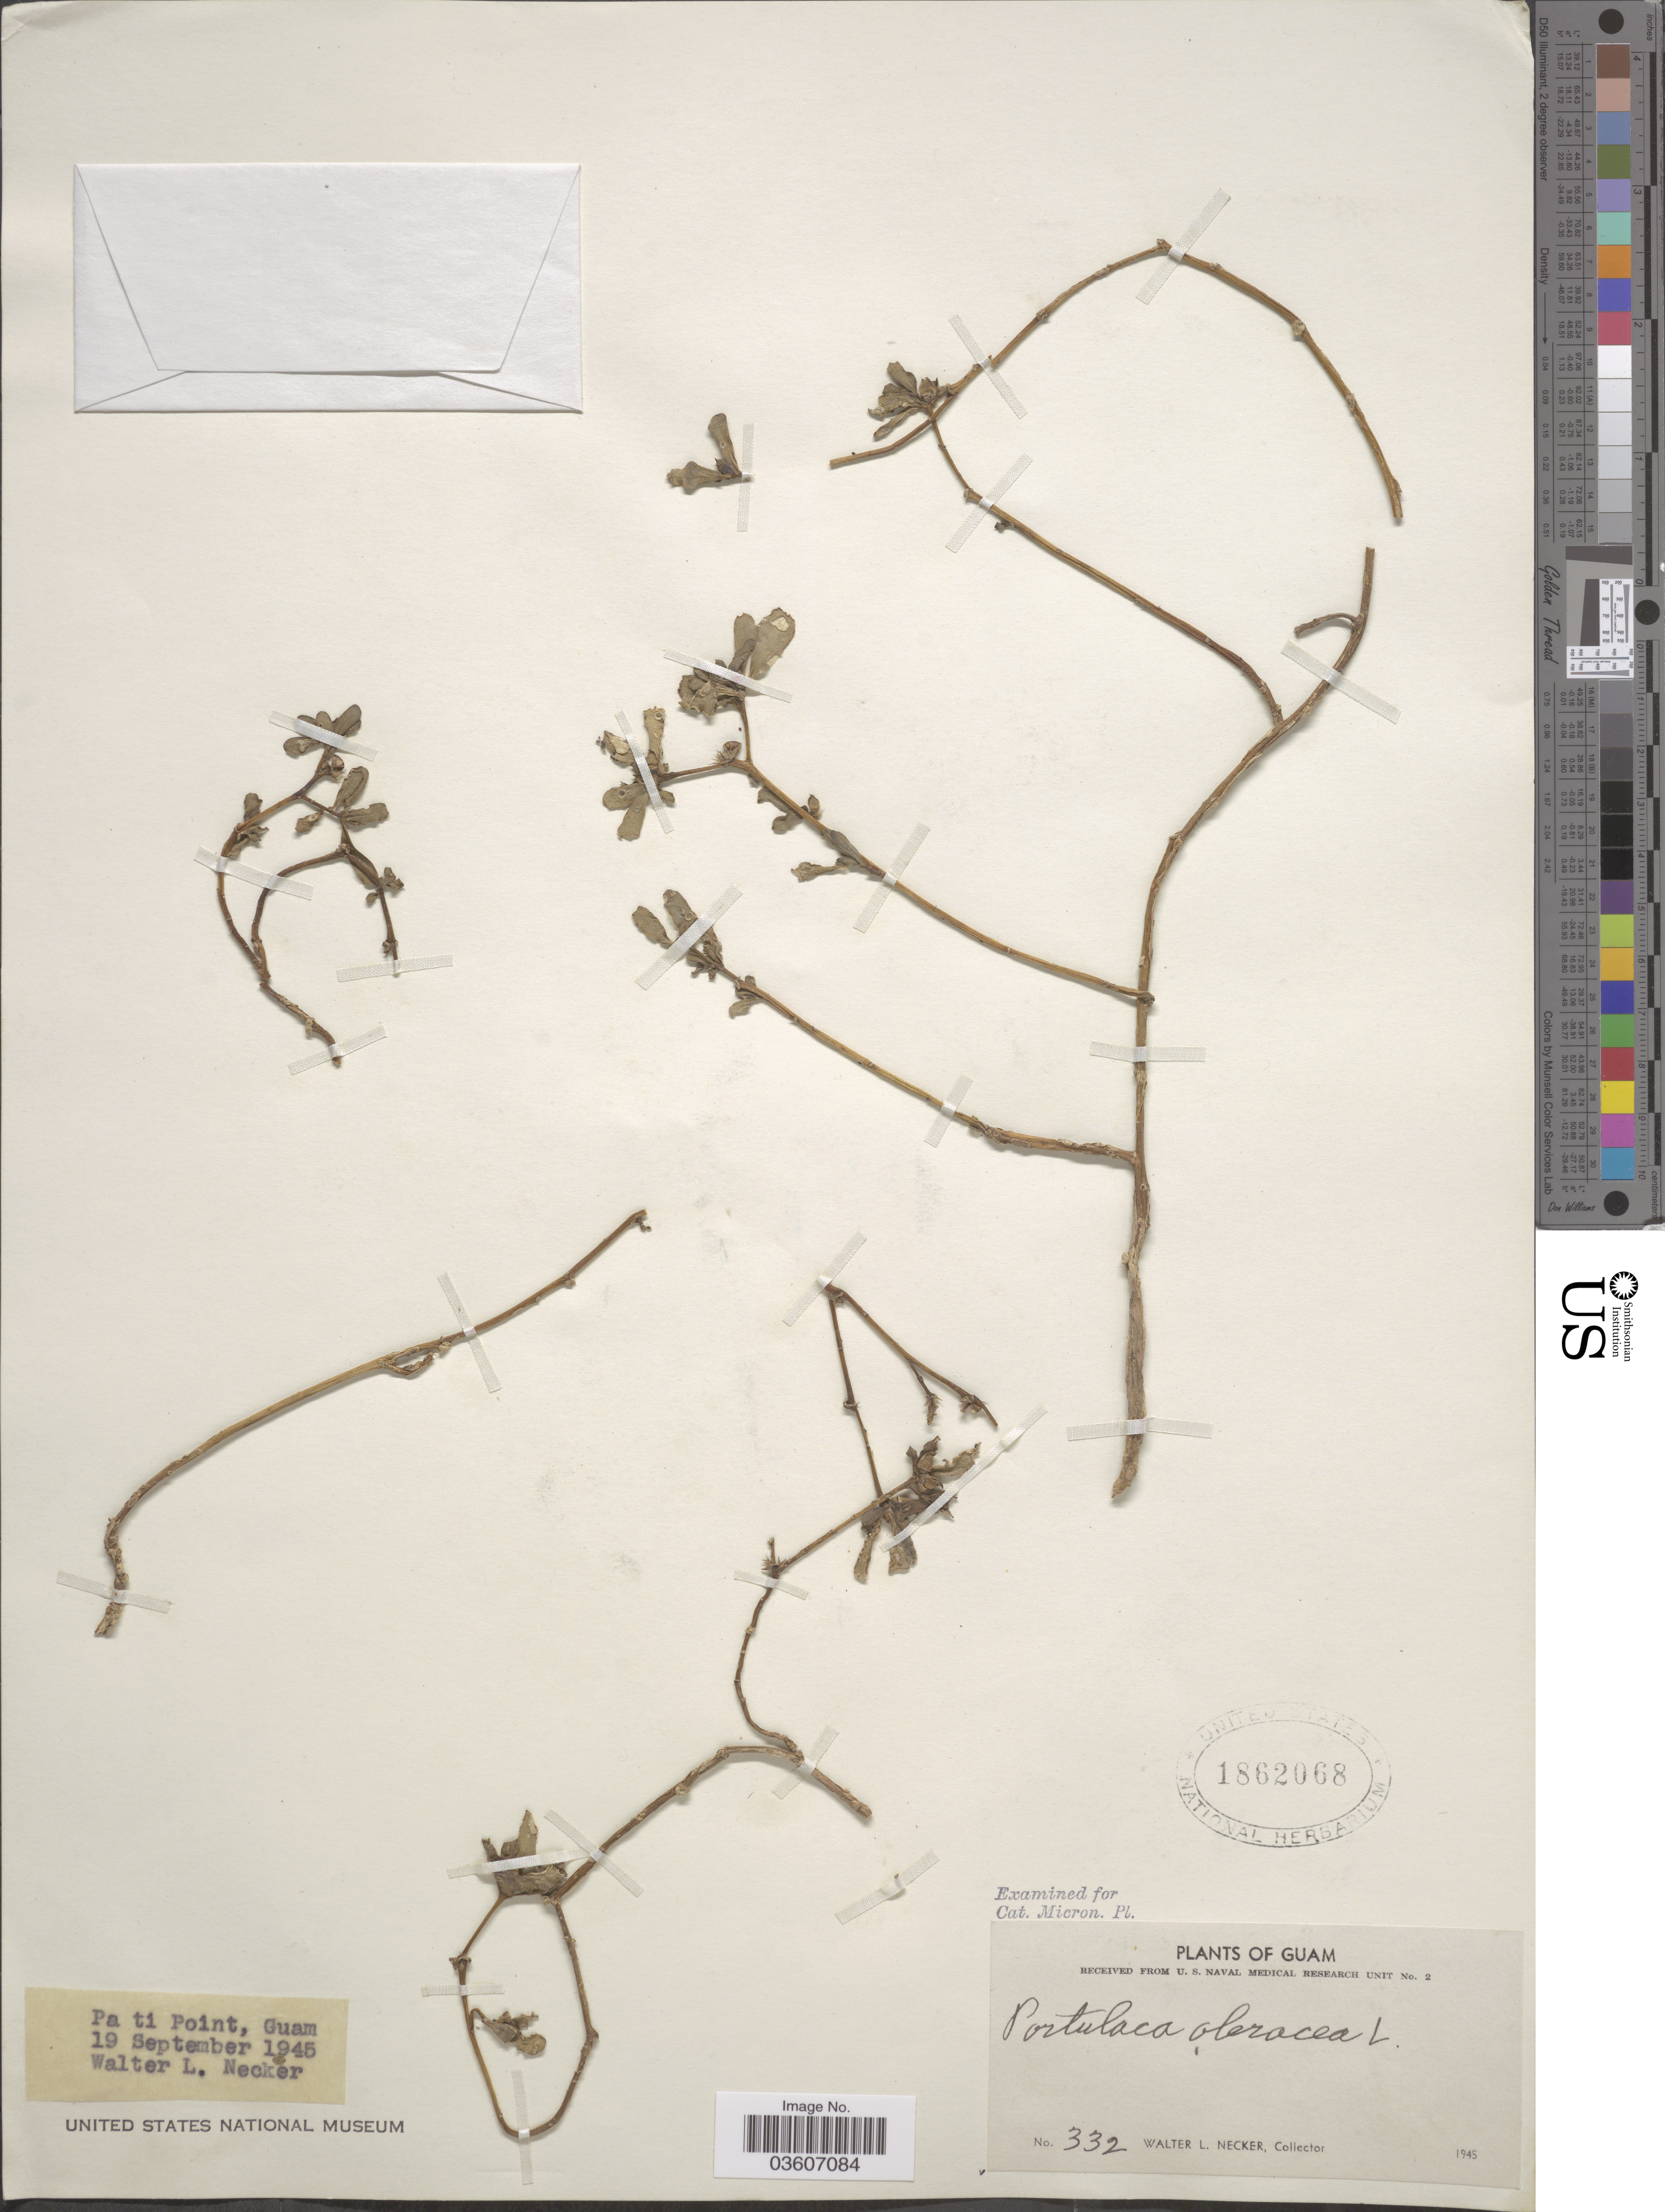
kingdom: Plantae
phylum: Tracheophyta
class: Magnoliopsida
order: Caryophyllales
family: Portulacaceae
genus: Portulaca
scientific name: Portulaca oleracea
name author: L.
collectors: W. L. Necker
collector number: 332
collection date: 1945-09-19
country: Guam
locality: Pa ti Point.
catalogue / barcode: US 1862068